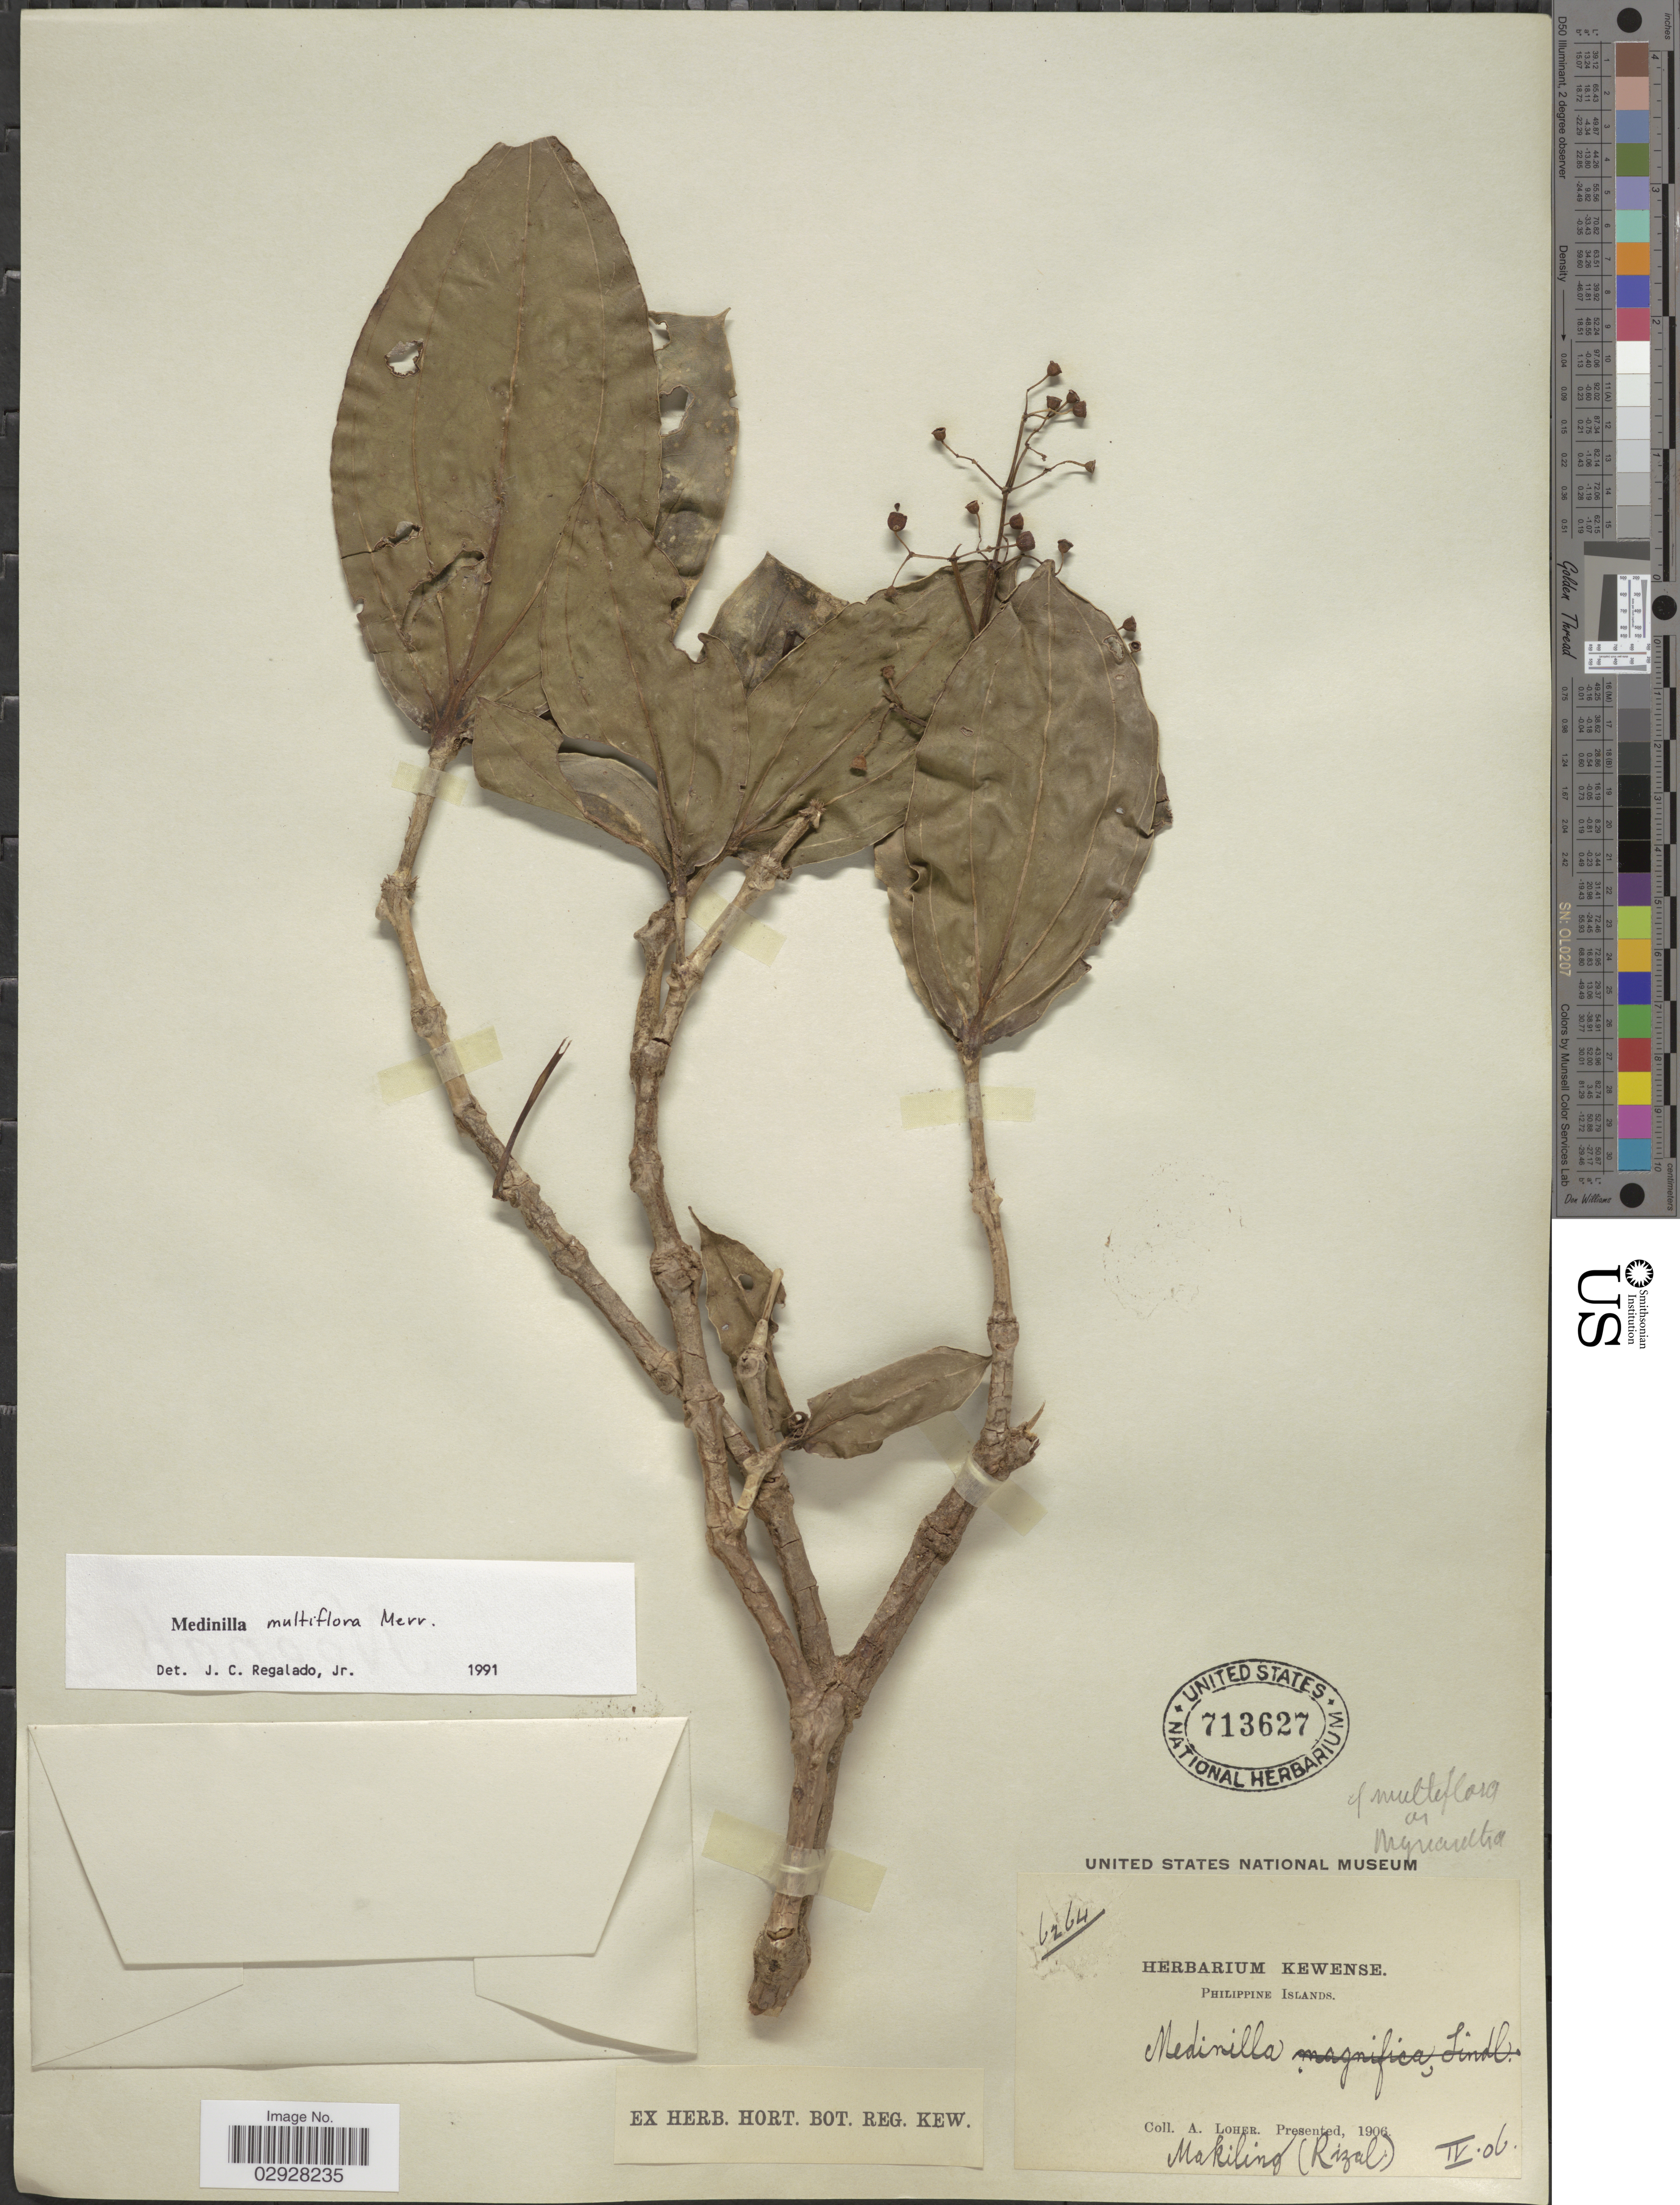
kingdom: Plantae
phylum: Tracheophyta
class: Magnoliopsida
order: Myrtales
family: Melastomataceae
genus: Medinilla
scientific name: Medinilla multiflora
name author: Merr.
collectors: A. Loher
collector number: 6264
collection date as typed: Transcribed d/m/y: /4/6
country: Philippines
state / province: Calabarzon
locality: Makiling (Rizal).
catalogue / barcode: US 713627